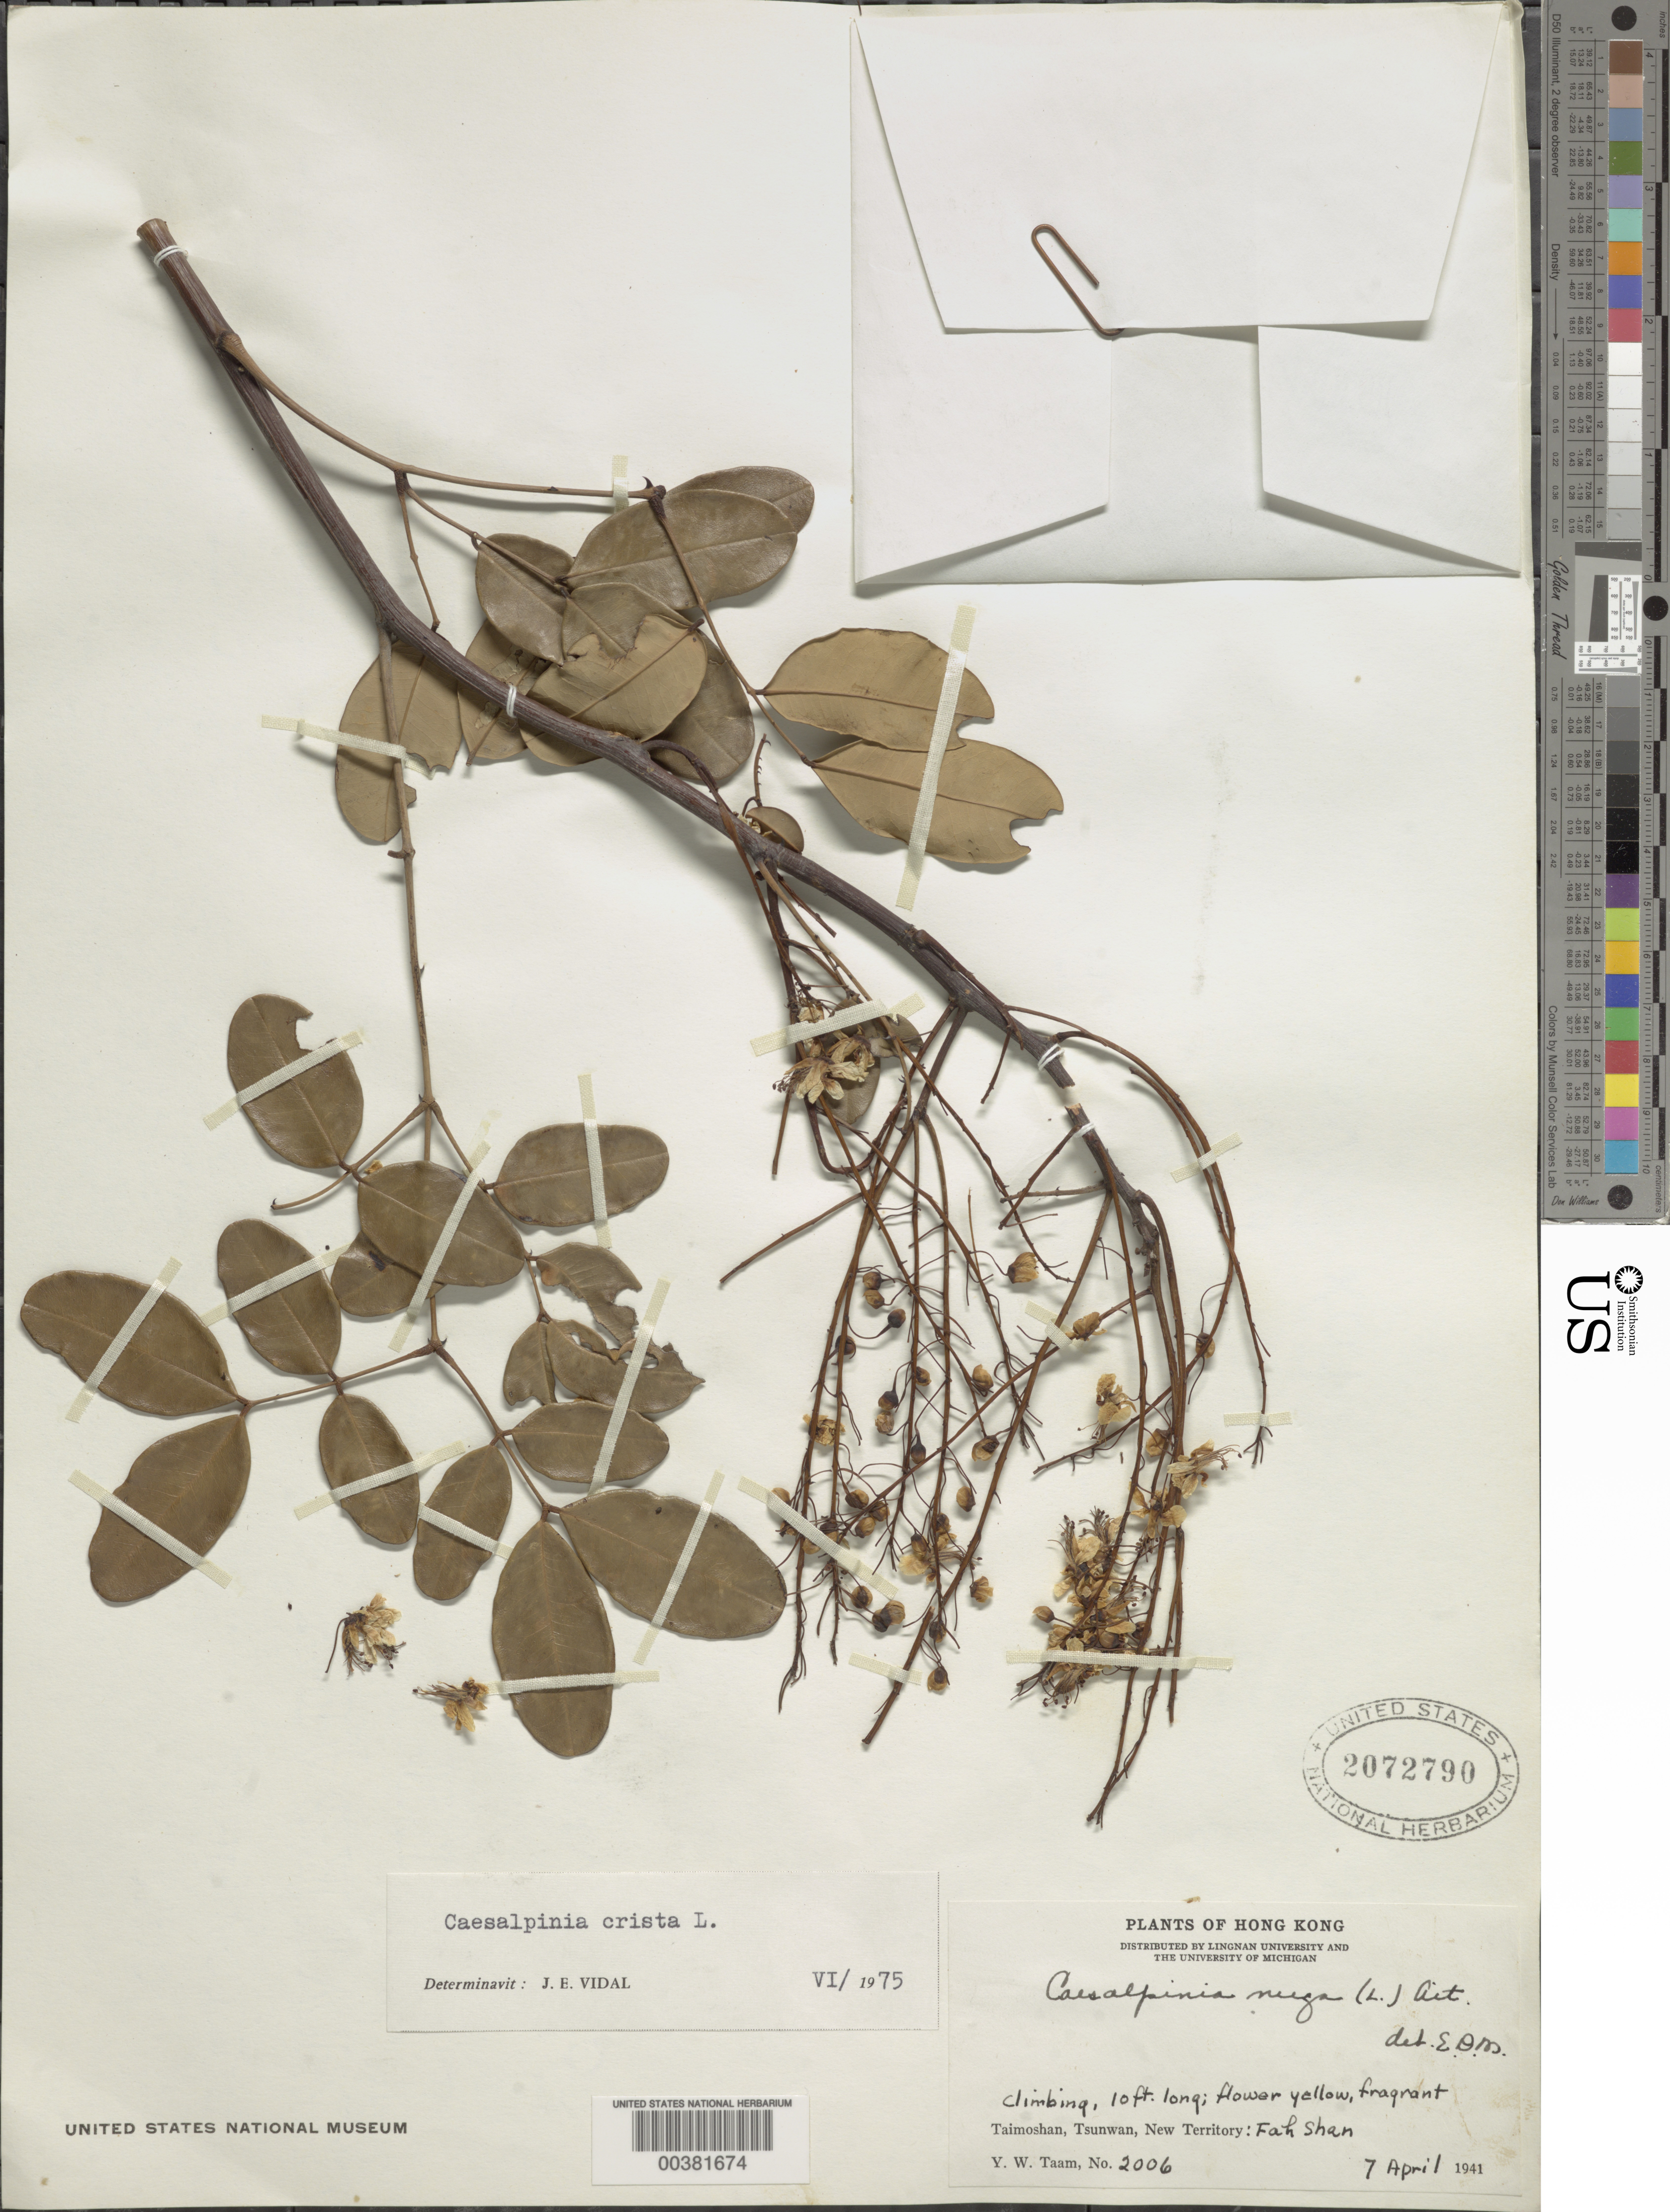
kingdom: Plantae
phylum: Tracheophyta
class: Magnoliopsida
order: Fabales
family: Fabaceae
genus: Ticanto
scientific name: Ticanto crista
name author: (L.) R. Clark & Gagnon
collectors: Y. W. Taam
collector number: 2006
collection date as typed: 07 Apr 1941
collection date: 1941-04-07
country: China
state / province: Hong Kong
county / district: New Territories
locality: Taimoshan, tsunwan: fah shan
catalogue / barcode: US 2072790